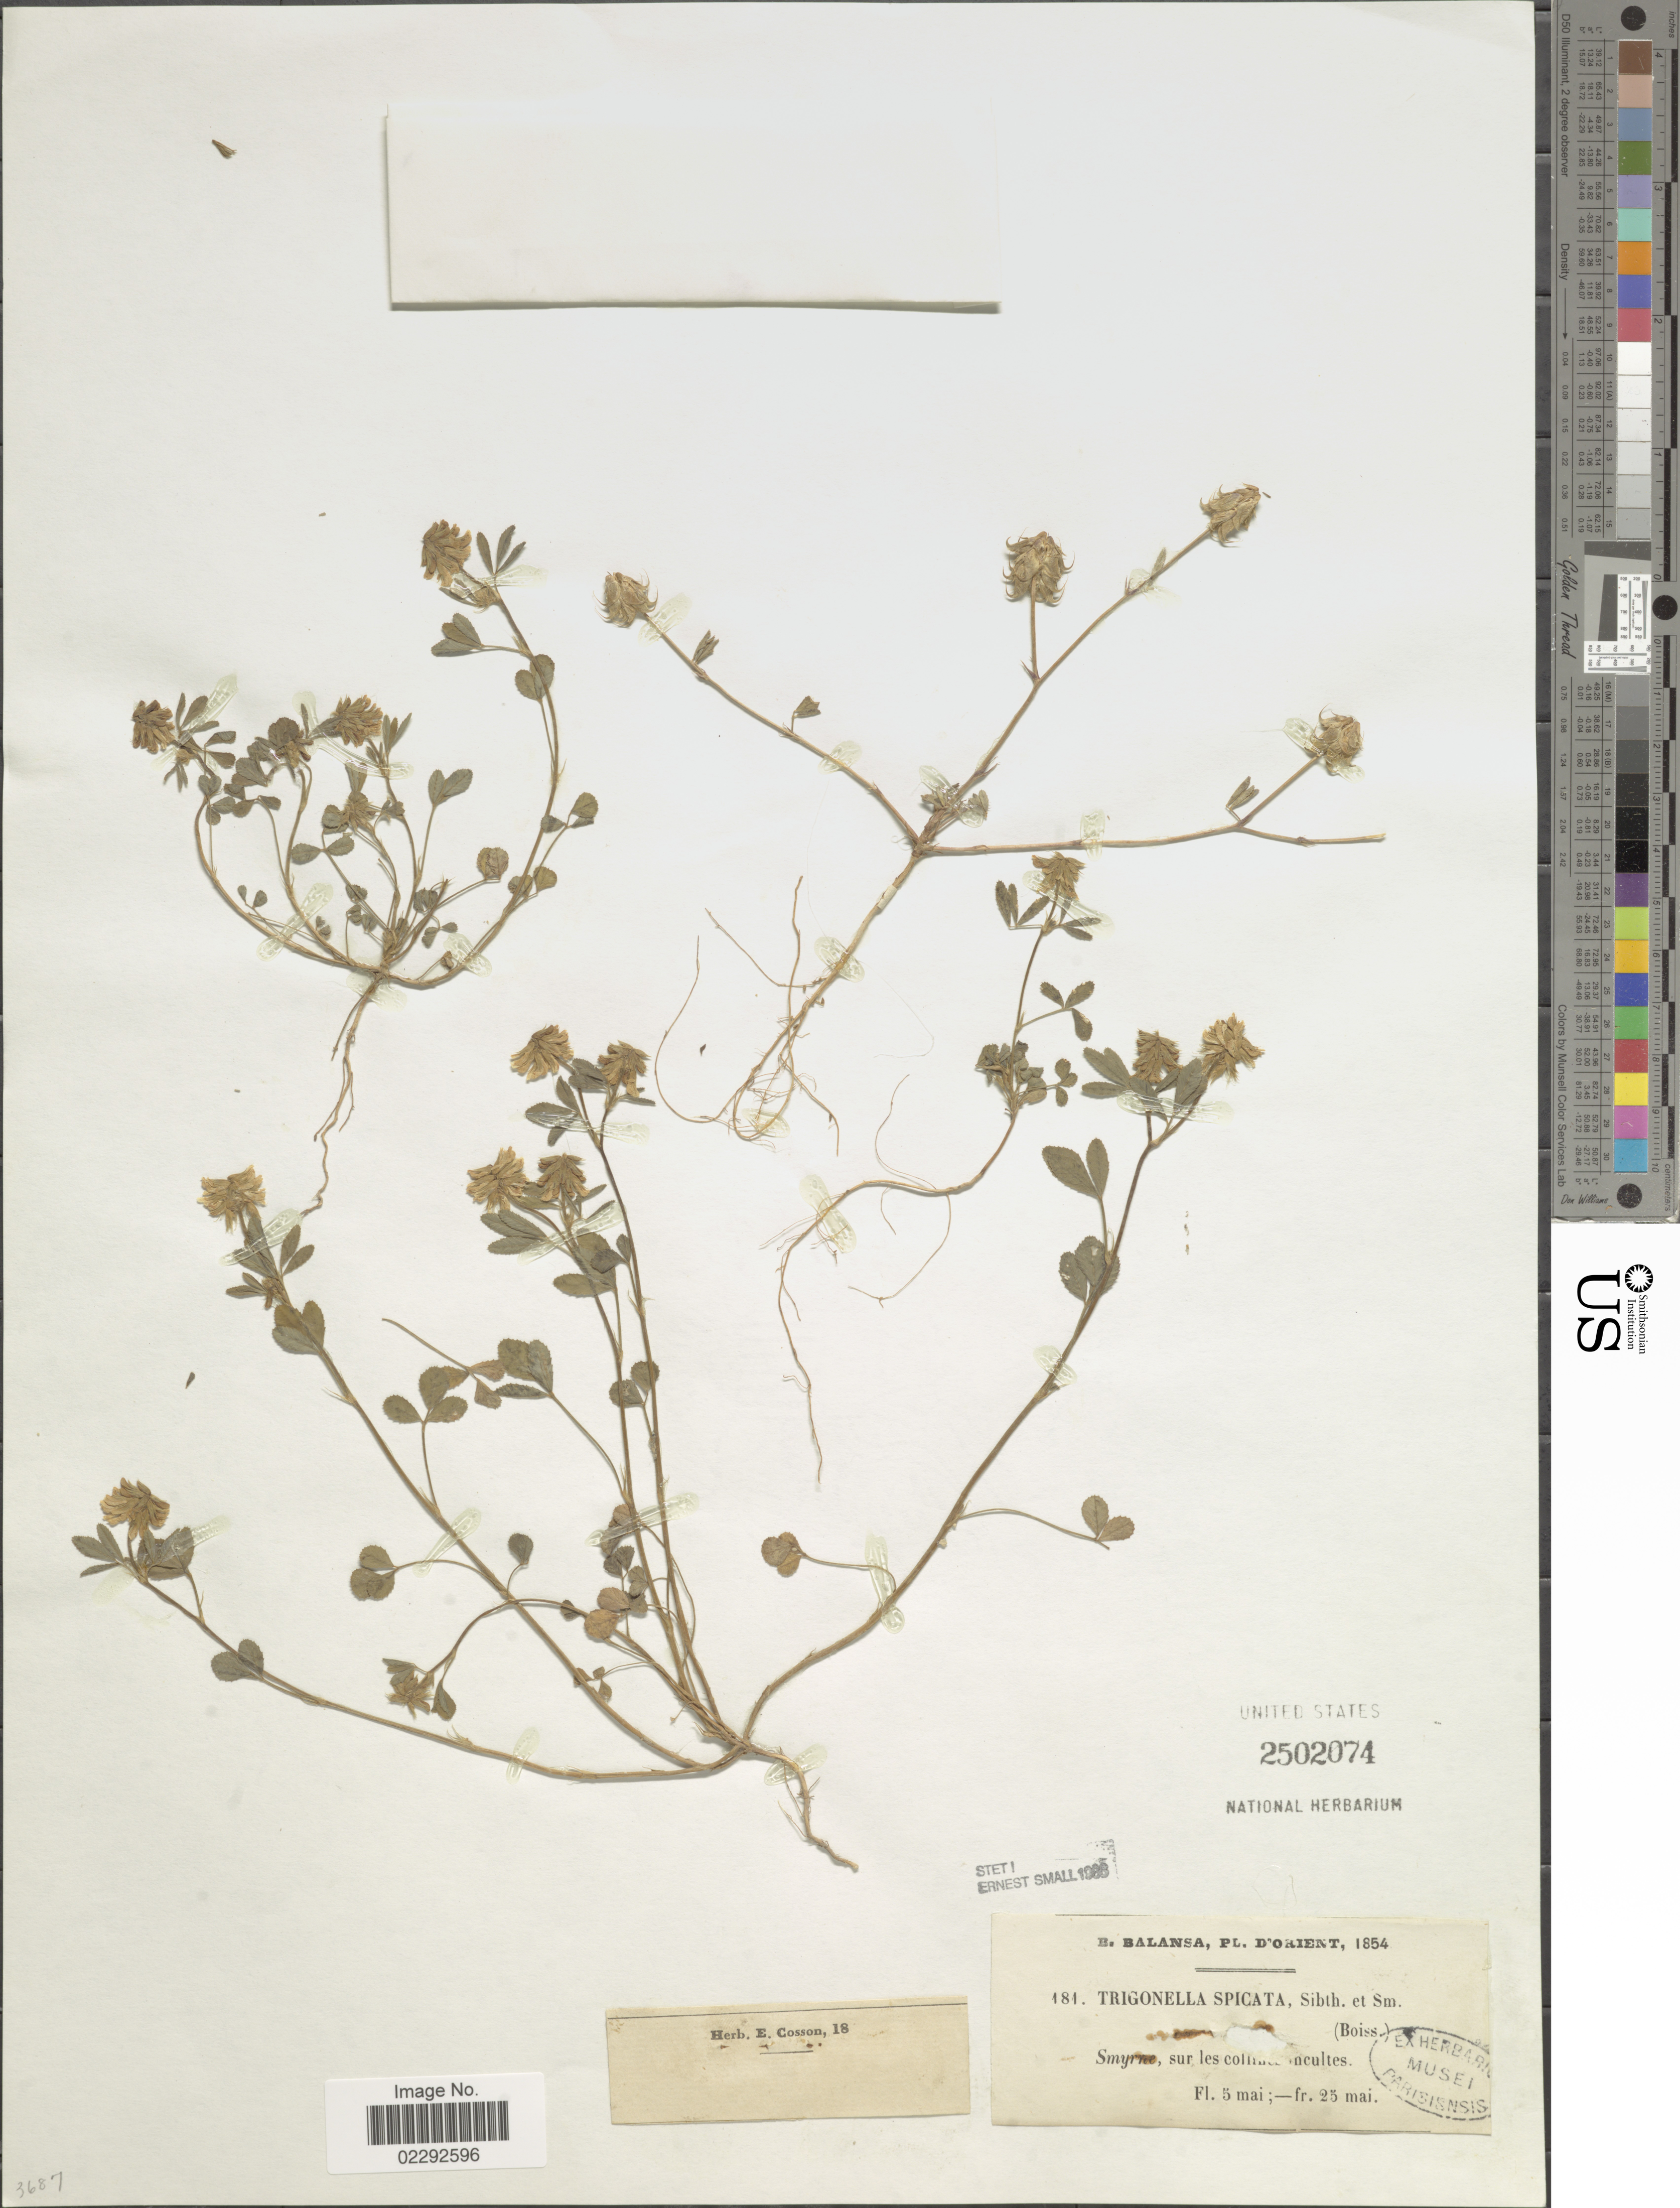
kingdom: Plantae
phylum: Tracheophyta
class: Magnoliopsida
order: Fabales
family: Fabaceae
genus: Trigonella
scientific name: Trigonella spicata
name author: Sibth. & Sm.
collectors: B. Balansa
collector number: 181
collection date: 1854-05-05/1854-05-25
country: Turkey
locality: Orient. Smyrne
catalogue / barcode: US 2502074